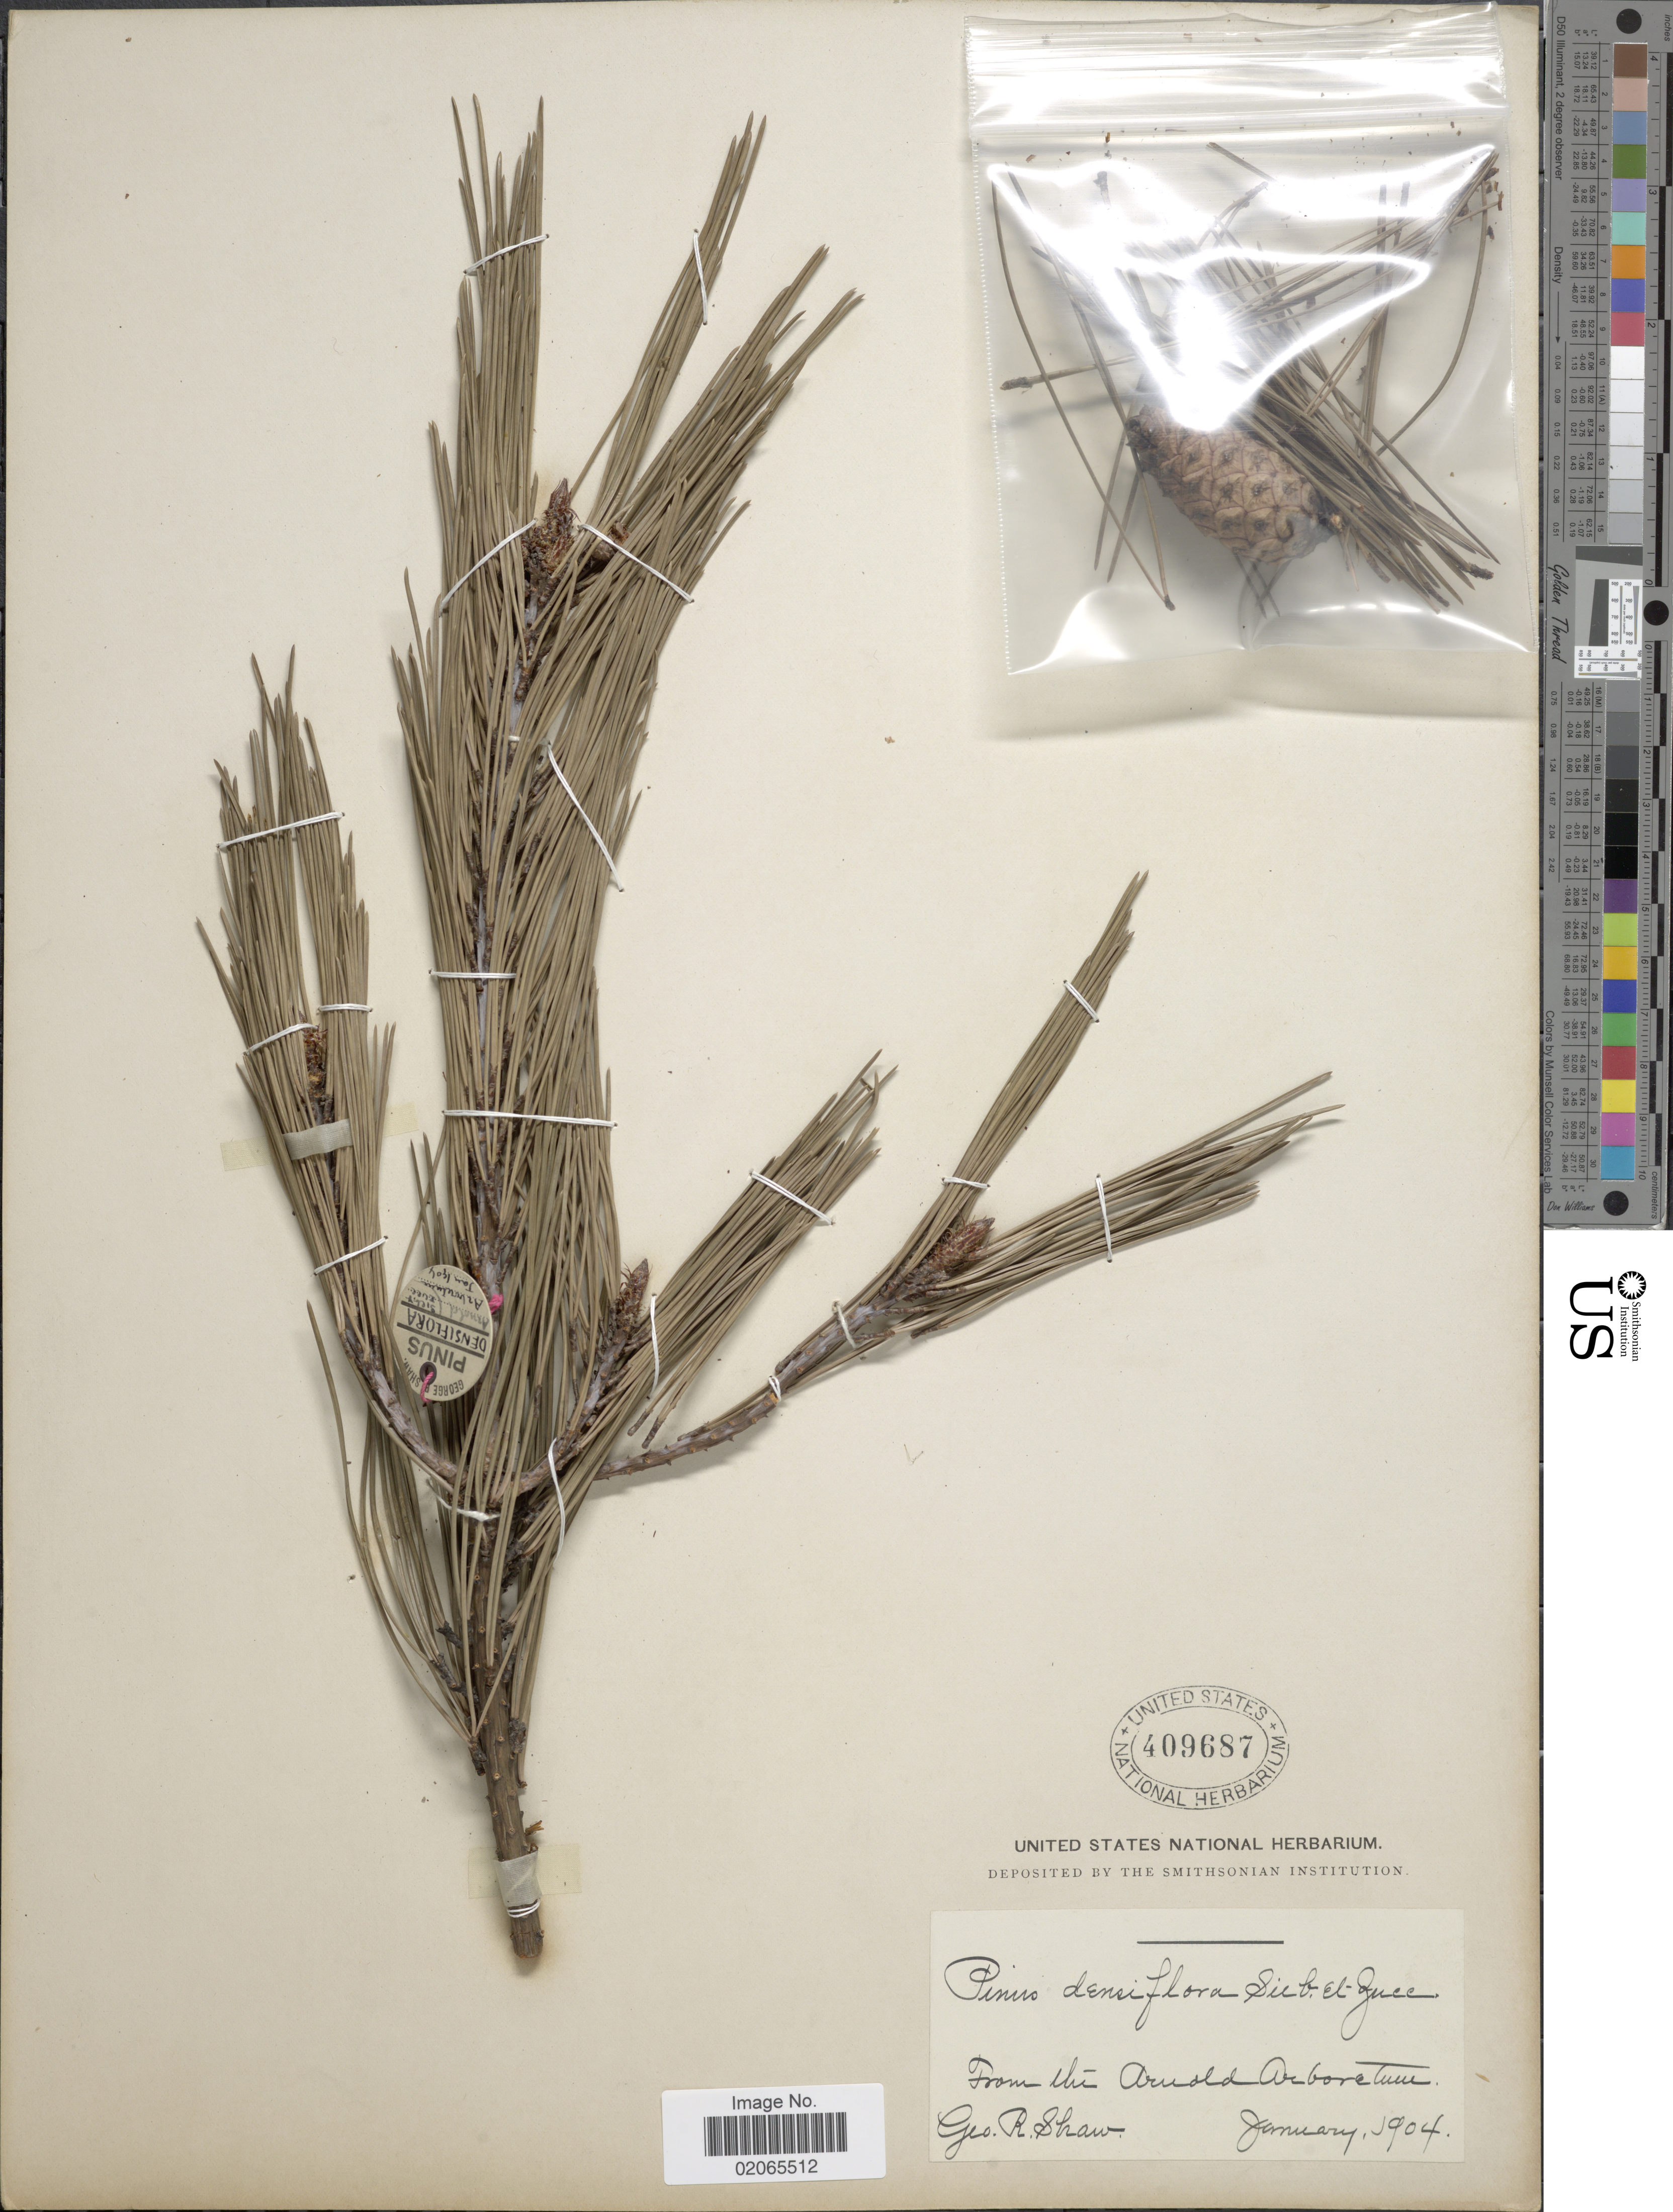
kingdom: Plantae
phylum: Tracheophyta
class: Pinopsida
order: Pinales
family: Pinaceae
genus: Pinus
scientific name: Pinus densiflora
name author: Siebold & Zucc.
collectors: G. R. Shaw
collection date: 1904-01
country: United States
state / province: Massachusetts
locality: From the Arnold Arboretum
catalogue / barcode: US 409687